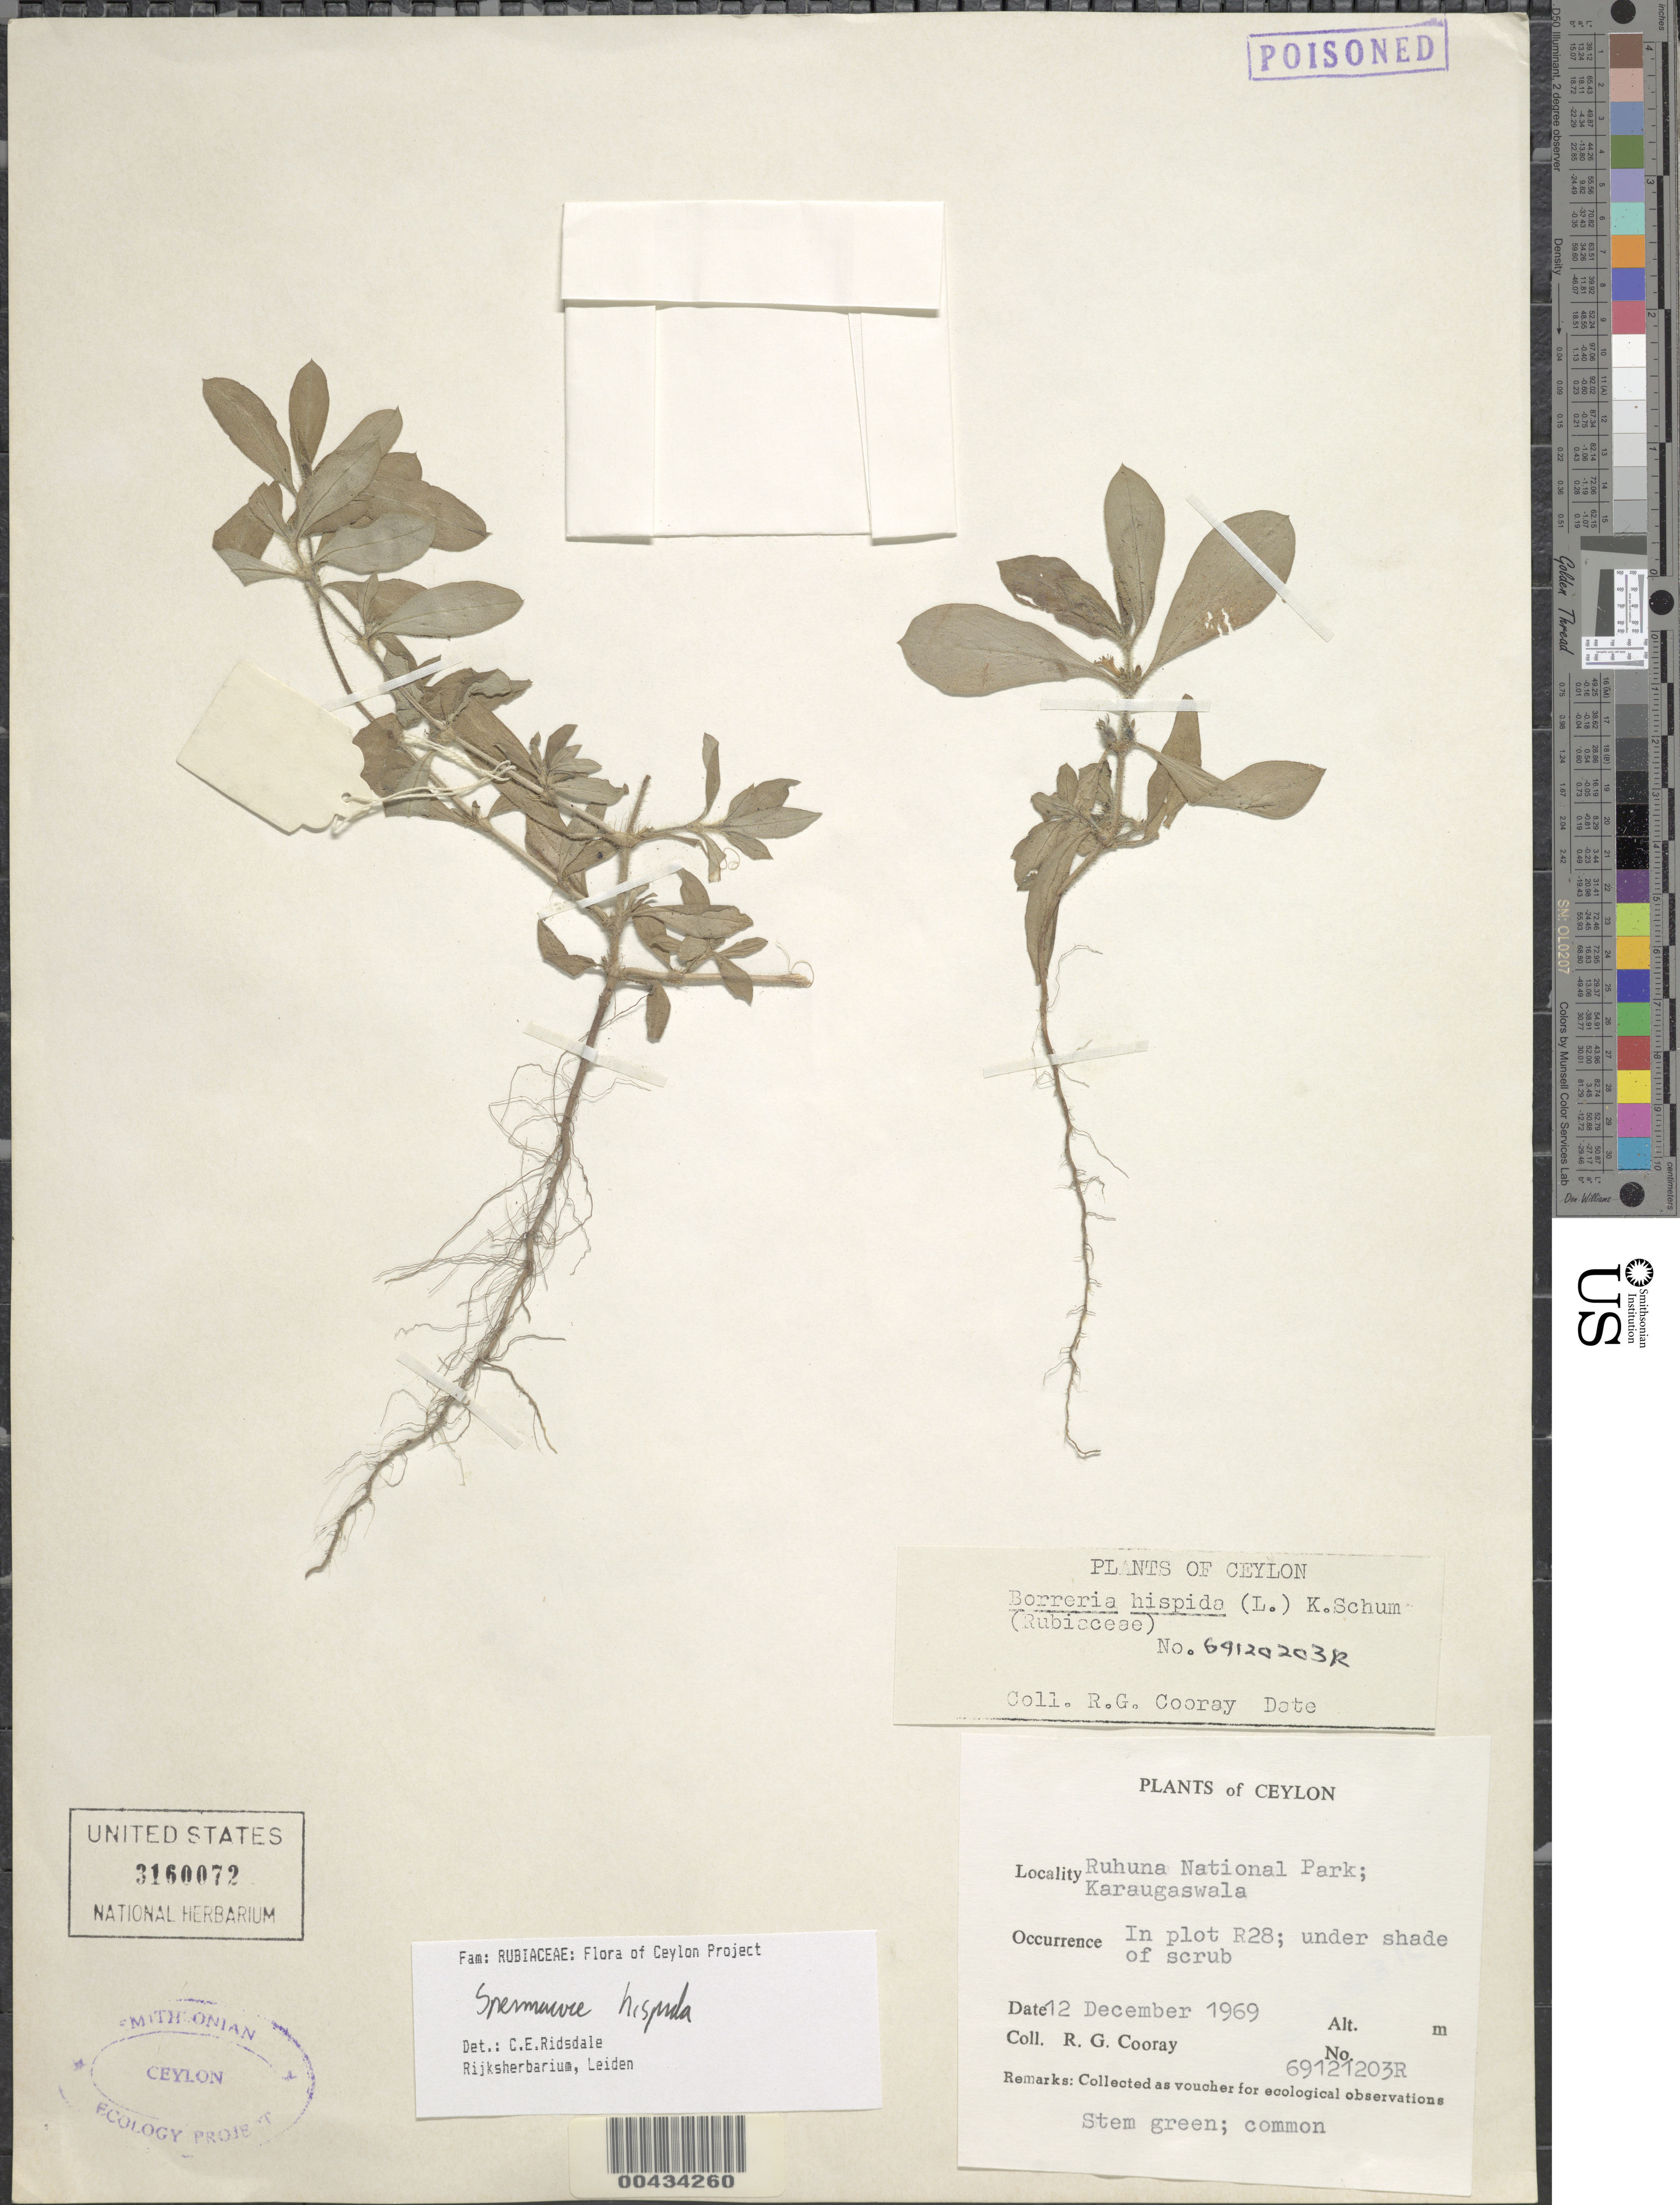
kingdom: Plantae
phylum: Tracheophyta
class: Magnoliopsida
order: Gentianales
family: Rubiaceae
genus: Spermacoce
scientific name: Spermacoce hispida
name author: L.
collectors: R. Cooray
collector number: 69121203R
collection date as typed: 12 Dec 1969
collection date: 1969-12-12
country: Sri Lanka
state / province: Southern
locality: Ruhuna Natl Park, Karaugaswala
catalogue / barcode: US 3160072